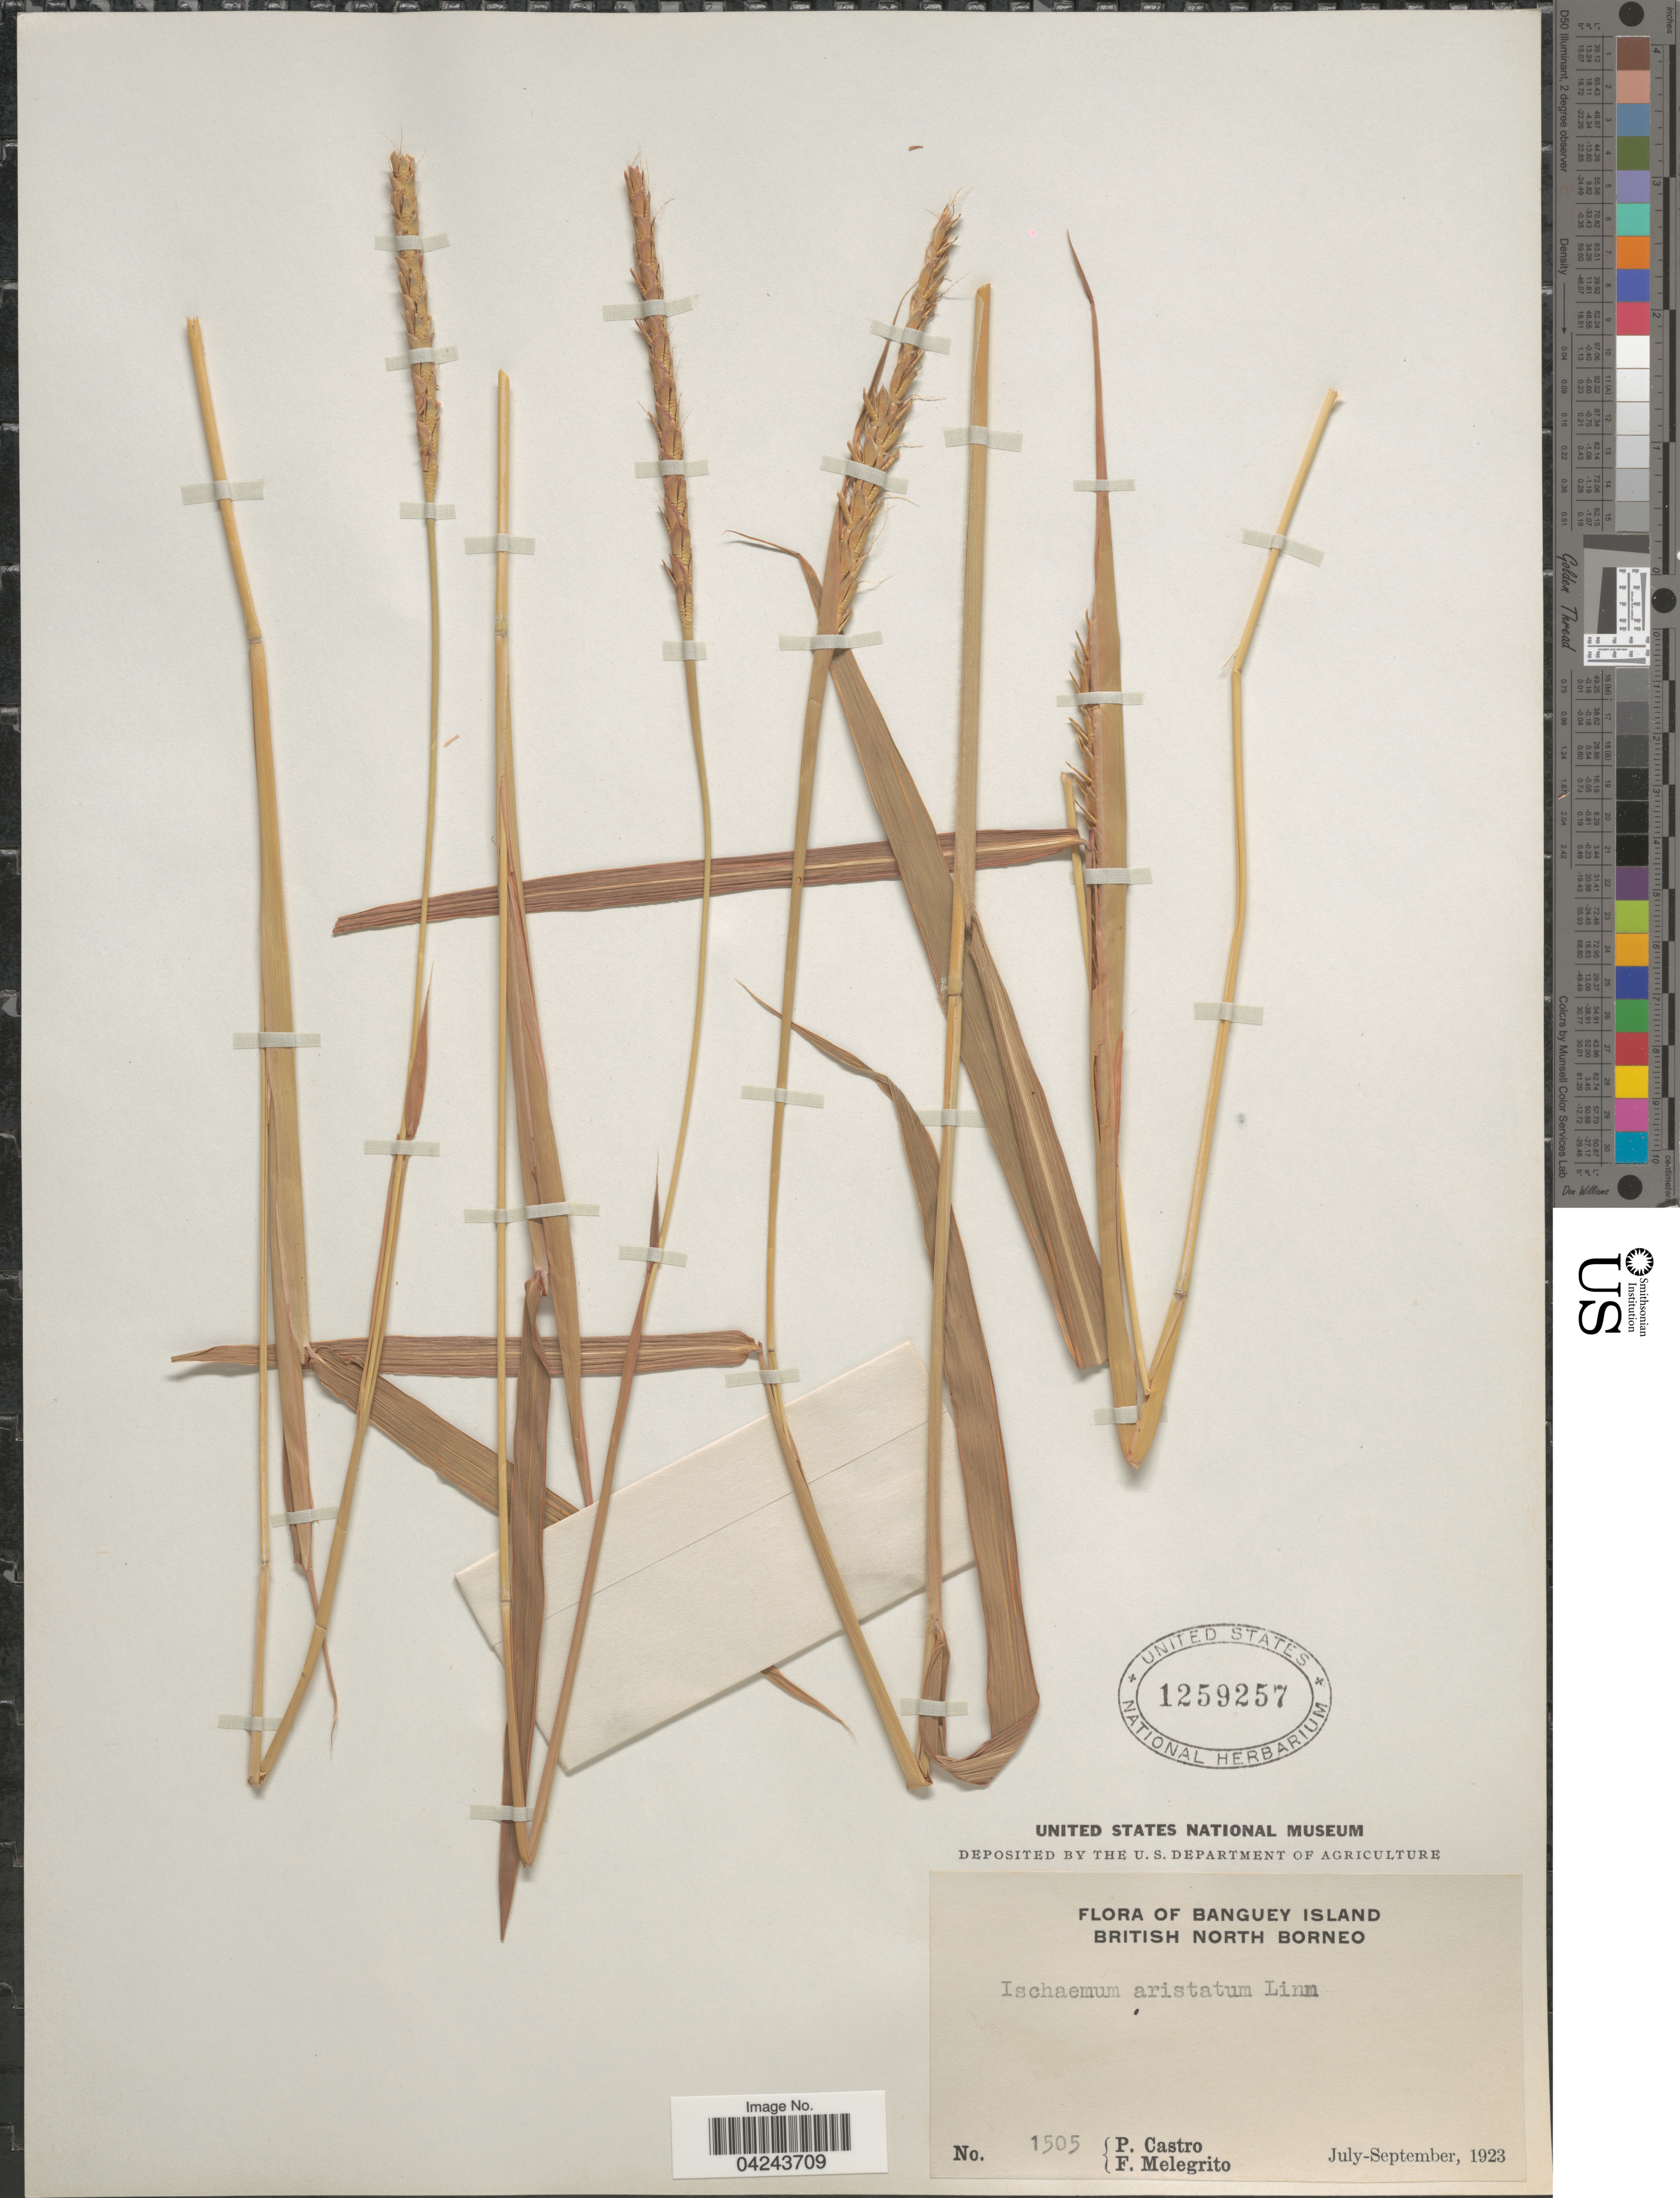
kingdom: Plantae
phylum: Tracheophyta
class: Liliopsida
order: Poales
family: Poaceae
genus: Ischaemum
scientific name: Ischaemum aristatum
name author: L.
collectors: P. Castro & F. Melegrito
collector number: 1505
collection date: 1923-07/1923-09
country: Malaysia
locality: Banguey Island. British North Borneo.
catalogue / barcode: US 1259257